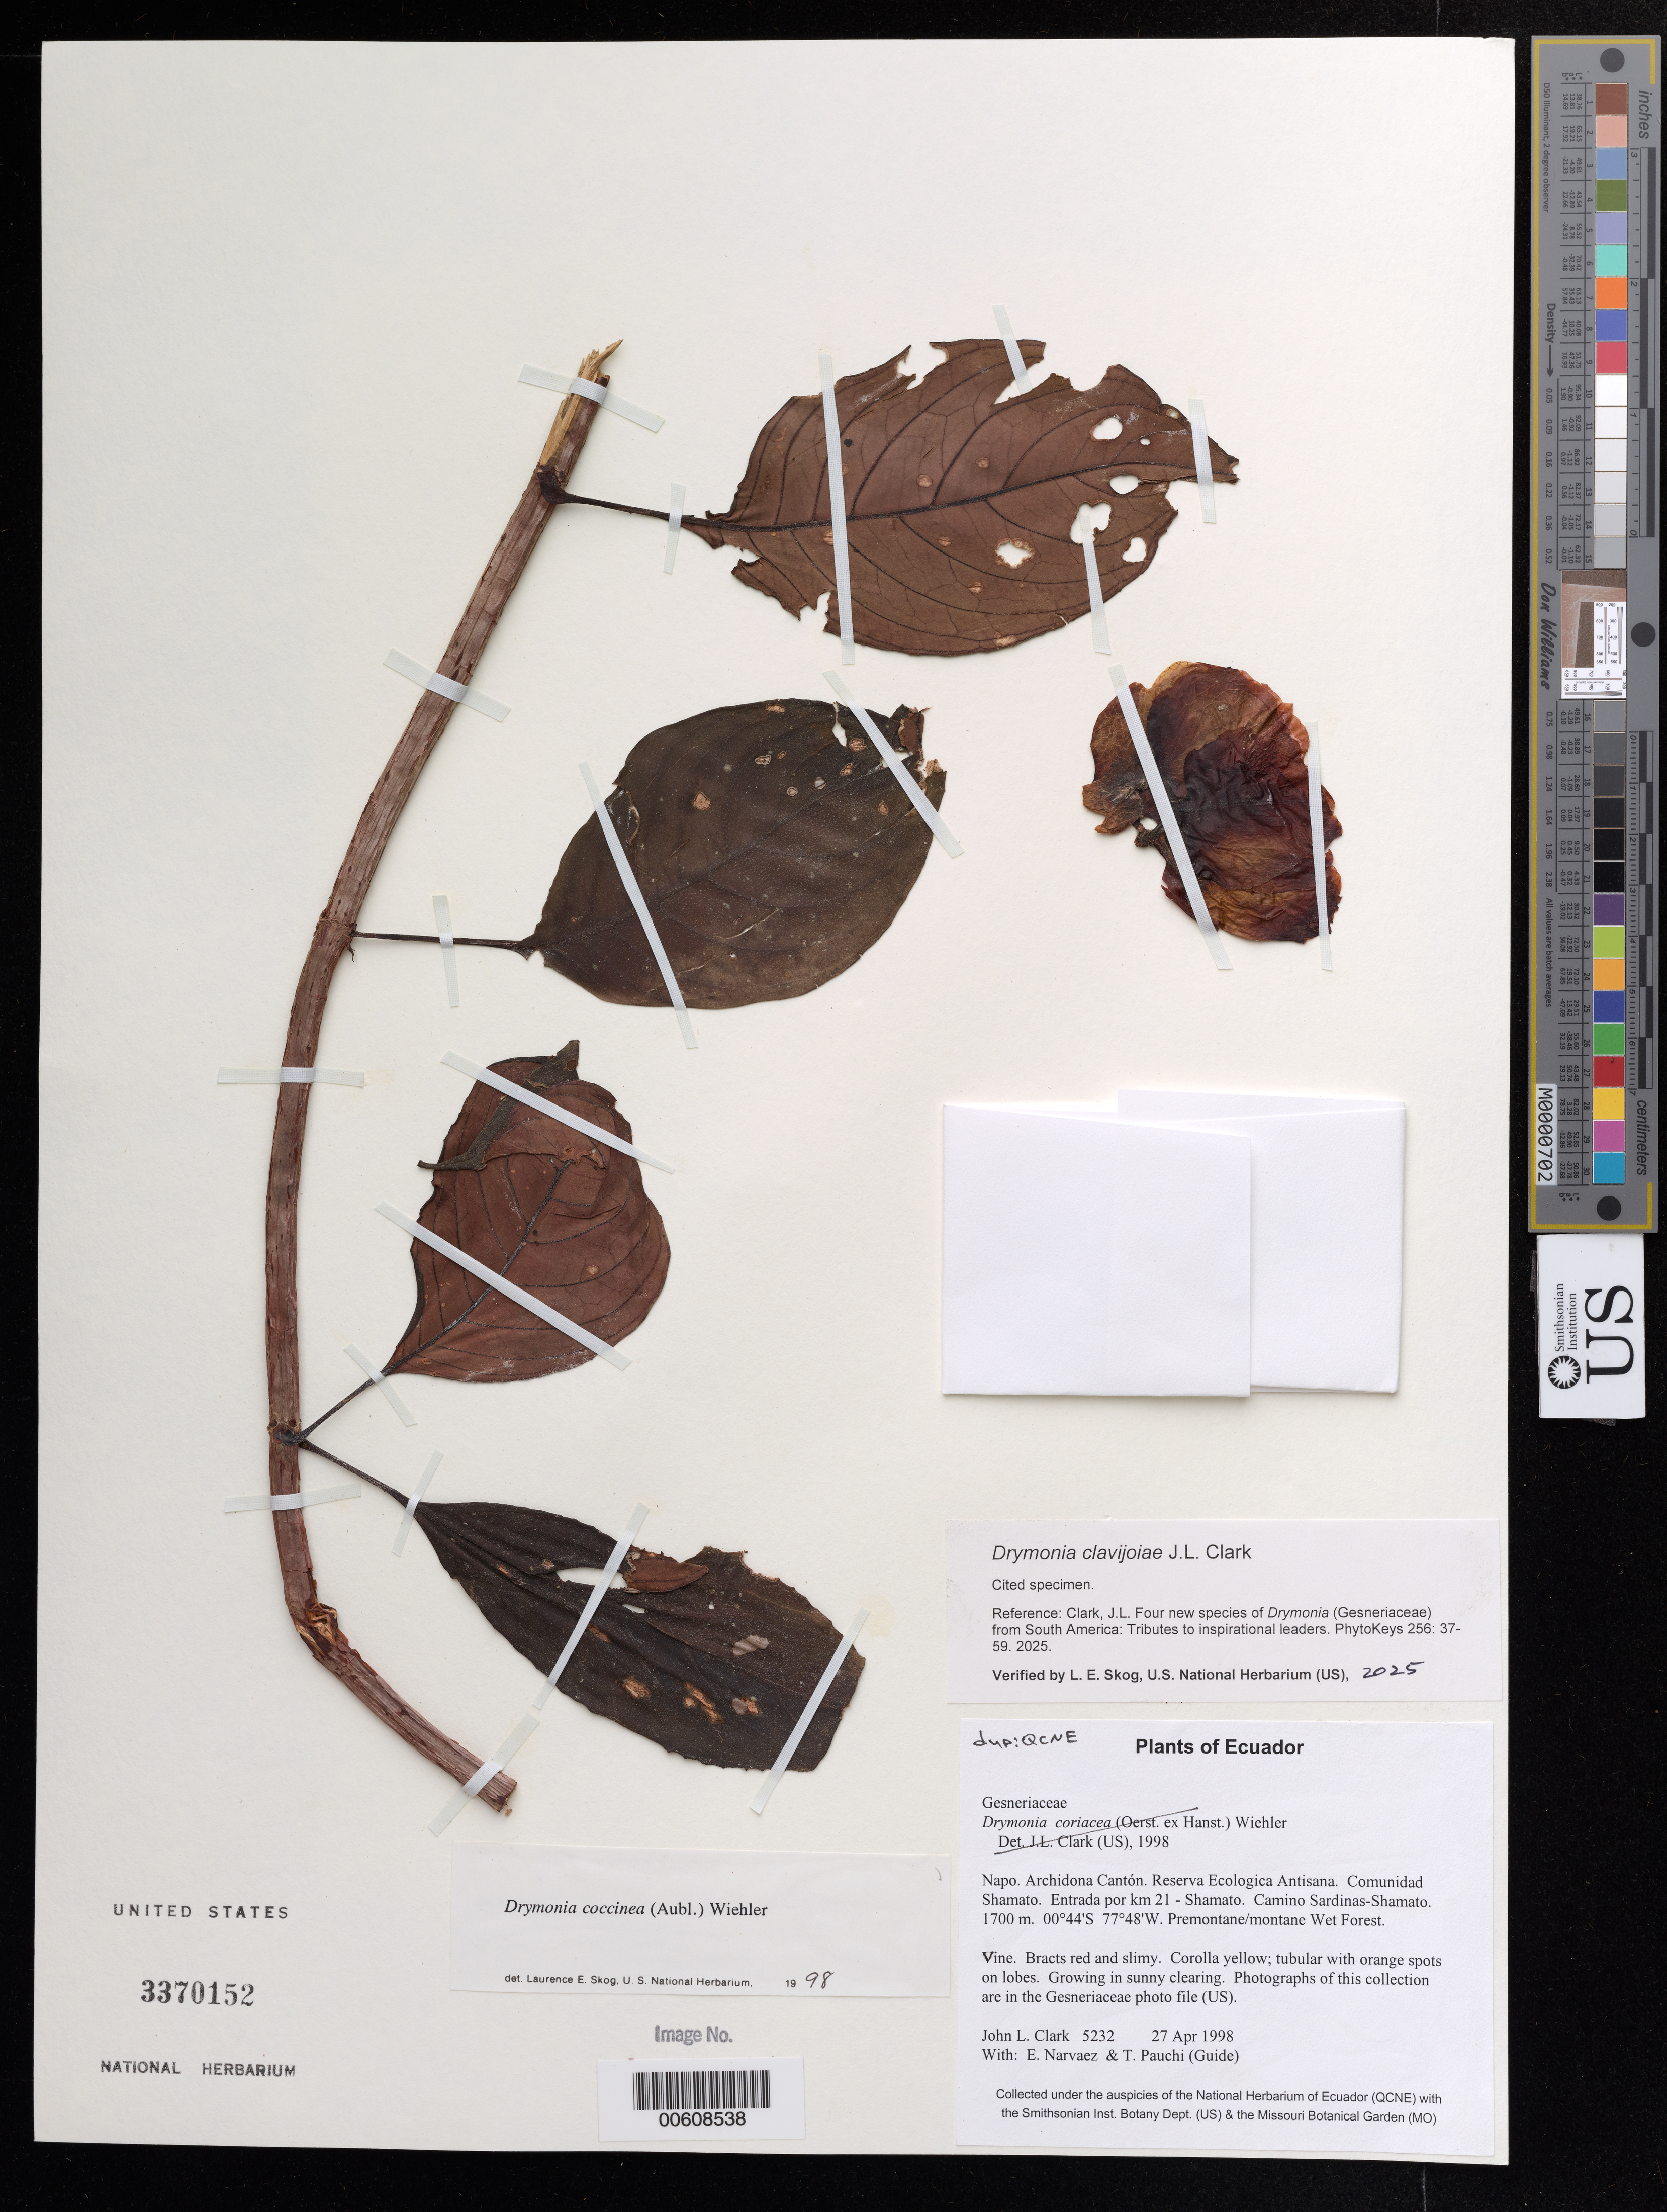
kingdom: Plantae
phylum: Tracheophyta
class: Magnoliopsida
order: Lamiales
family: Gesneriaceae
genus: Drymonia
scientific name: Drymonia clavijoiae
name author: J.L. Clark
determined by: Skog, Laurence E.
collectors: J. L. Clark, E. Narváez & T. Pauchi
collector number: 5232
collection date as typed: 27 Apr 1998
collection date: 1998-04-27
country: Ecuador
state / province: Napo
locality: Archidona Cantón. Reserva Ecologica Antisana. Comunidad Shamato. Entrada por km 21 - Shamato. Camino Sardinas-Shamato.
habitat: Premontane/montane Wet Forest.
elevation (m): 1700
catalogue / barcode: US 3370152